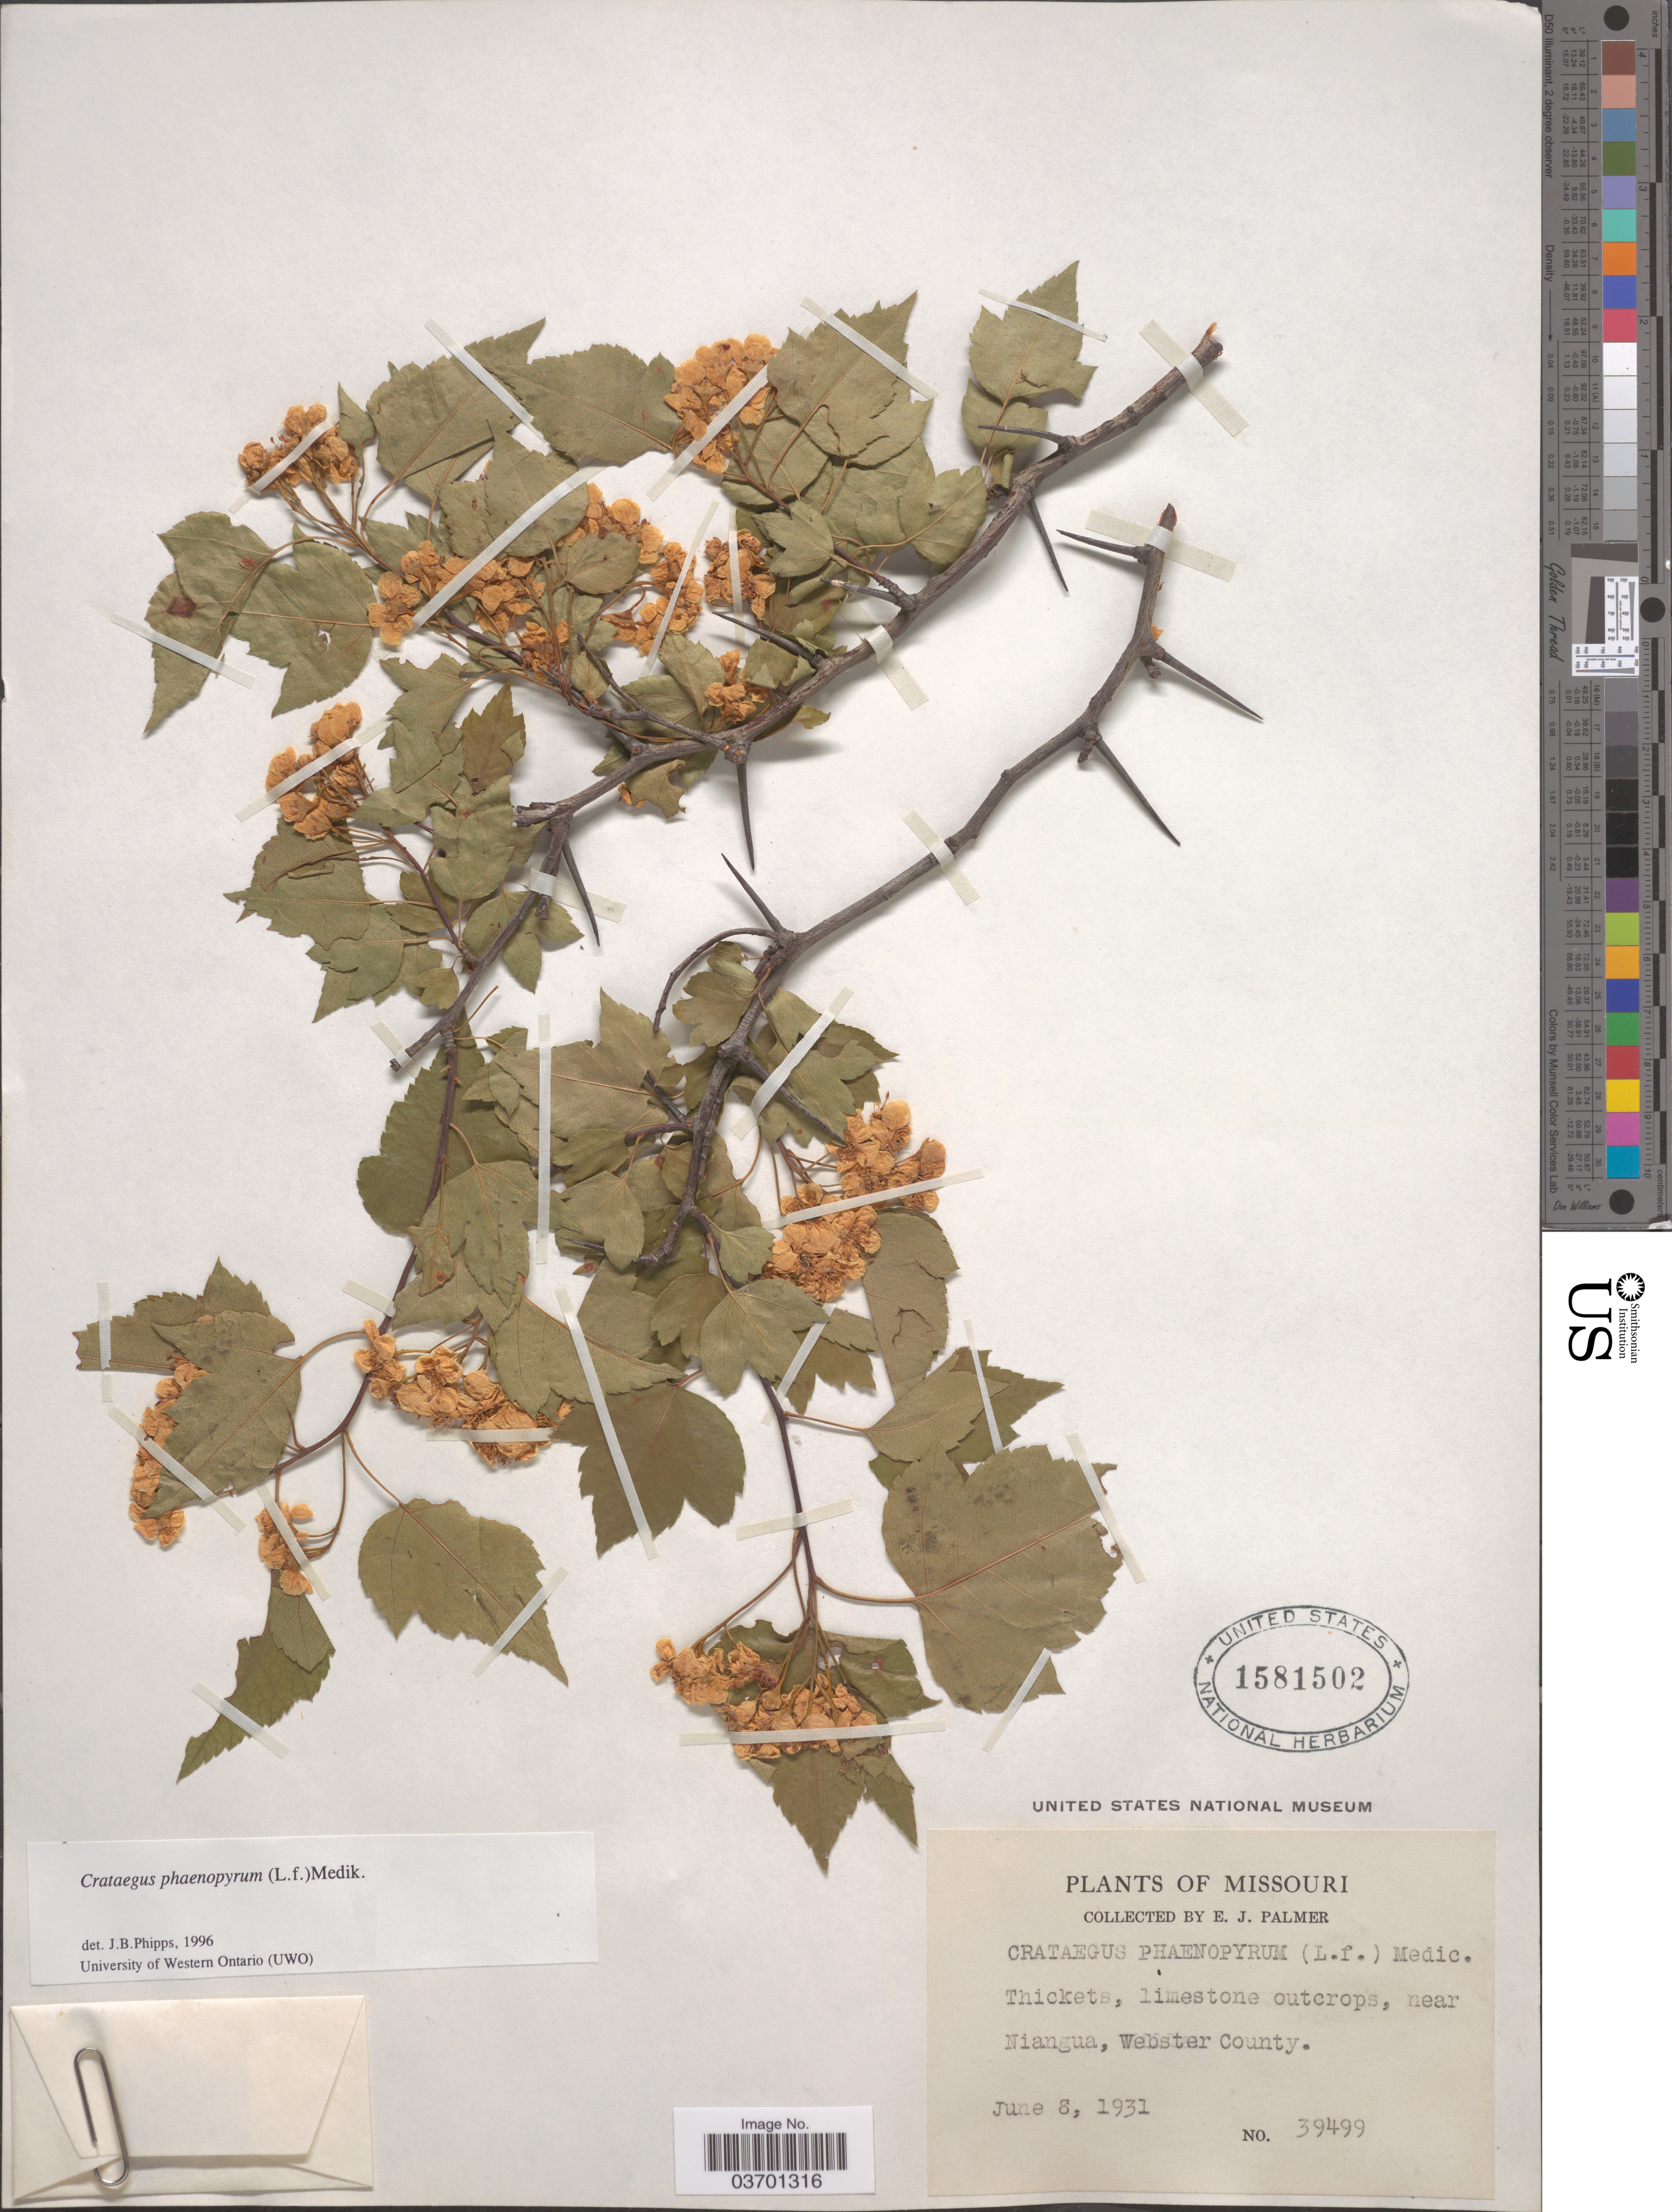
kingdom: Plantae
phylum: Tracheophyta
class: Magnoliopsida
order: Rosales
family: Rosaceae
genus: Crataegus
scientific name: Crataegus phaenopyrum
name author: (L. f.) Medik.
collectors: E. J. Palmer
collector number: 39499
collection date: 1931-06-08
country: United States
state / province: Missouri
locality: Thickets, limestone outcrops, near Niangua, Webster County.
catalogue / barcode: US 1581502